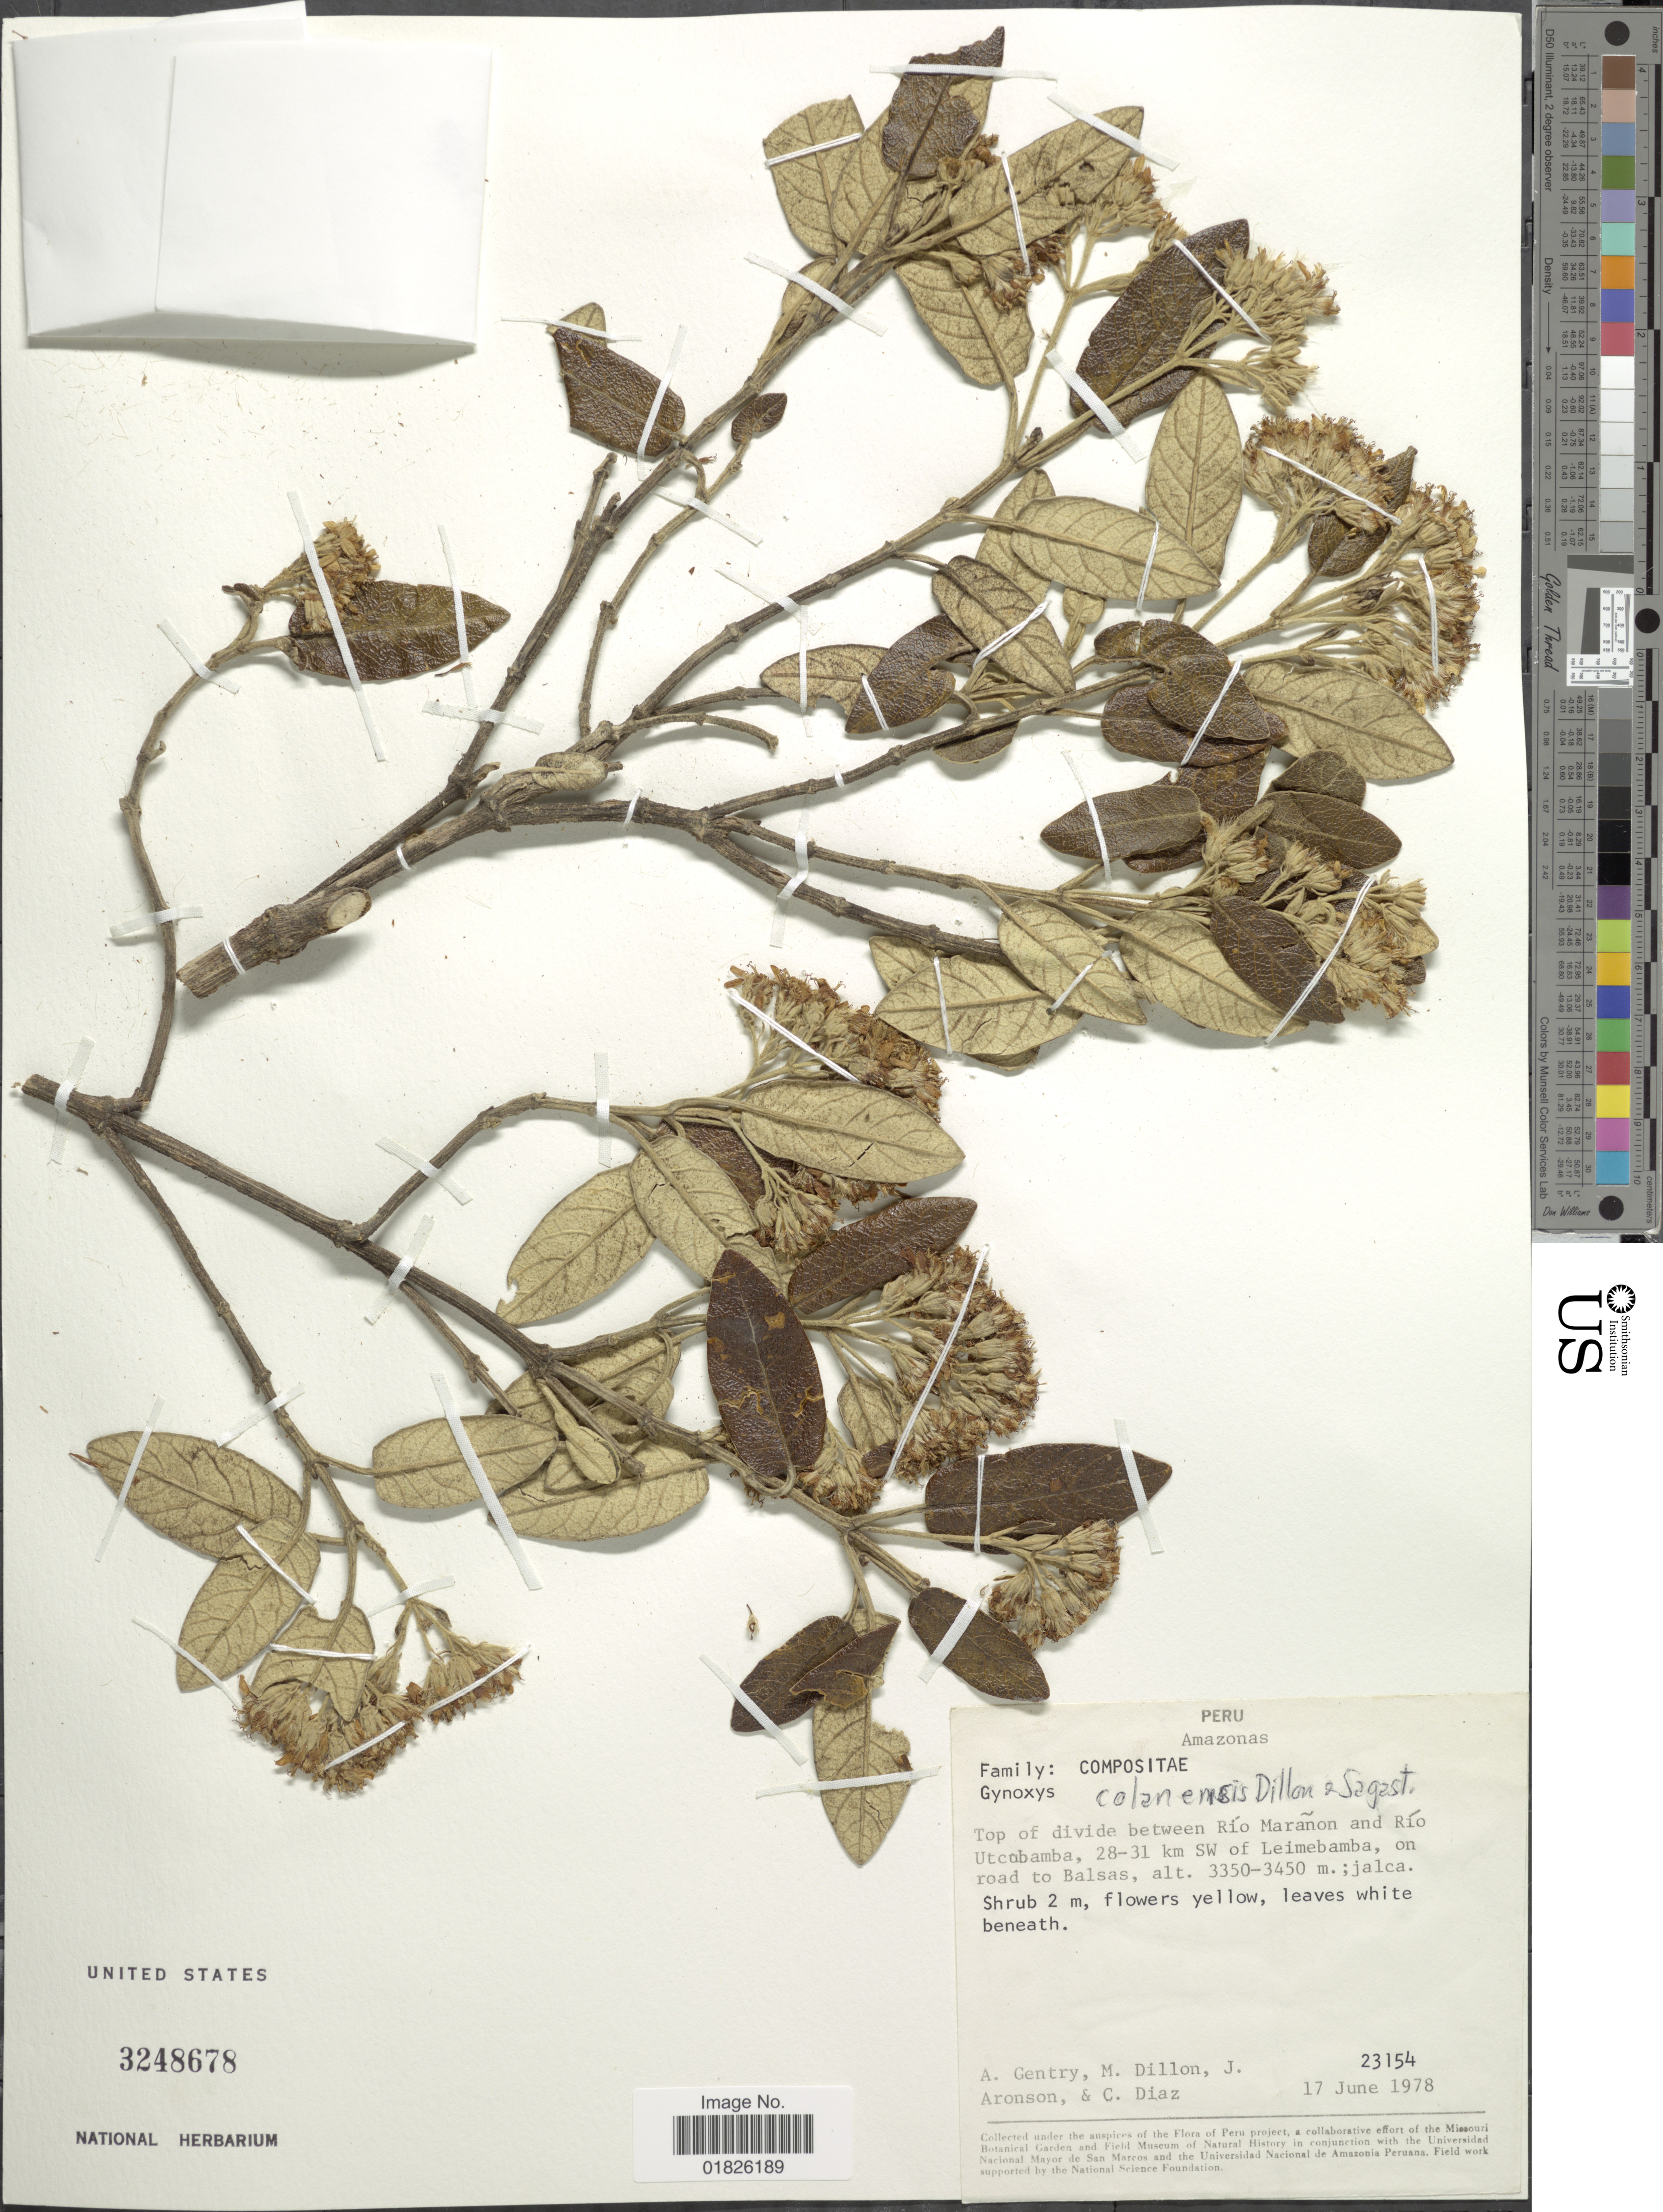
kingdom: Plantae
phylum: Tracheophyta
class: Magnoliopsida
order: Asterales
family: Asteraceae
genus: Gynoxys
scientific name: Gynoxys colanensis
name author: M.O. Dillon & Sagást.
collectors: A. H. Gentry, M. O. Dillon, J. Aronson & C. Díaz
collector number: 23154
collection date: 1978-06-17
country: Peru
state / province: Amazonas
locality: Top of divide between Rio Maranon and Rio Utcobamba, 28-31 km Sw of Leimebamba, on road to Balsas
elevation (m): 3350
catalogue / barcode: US 3248678